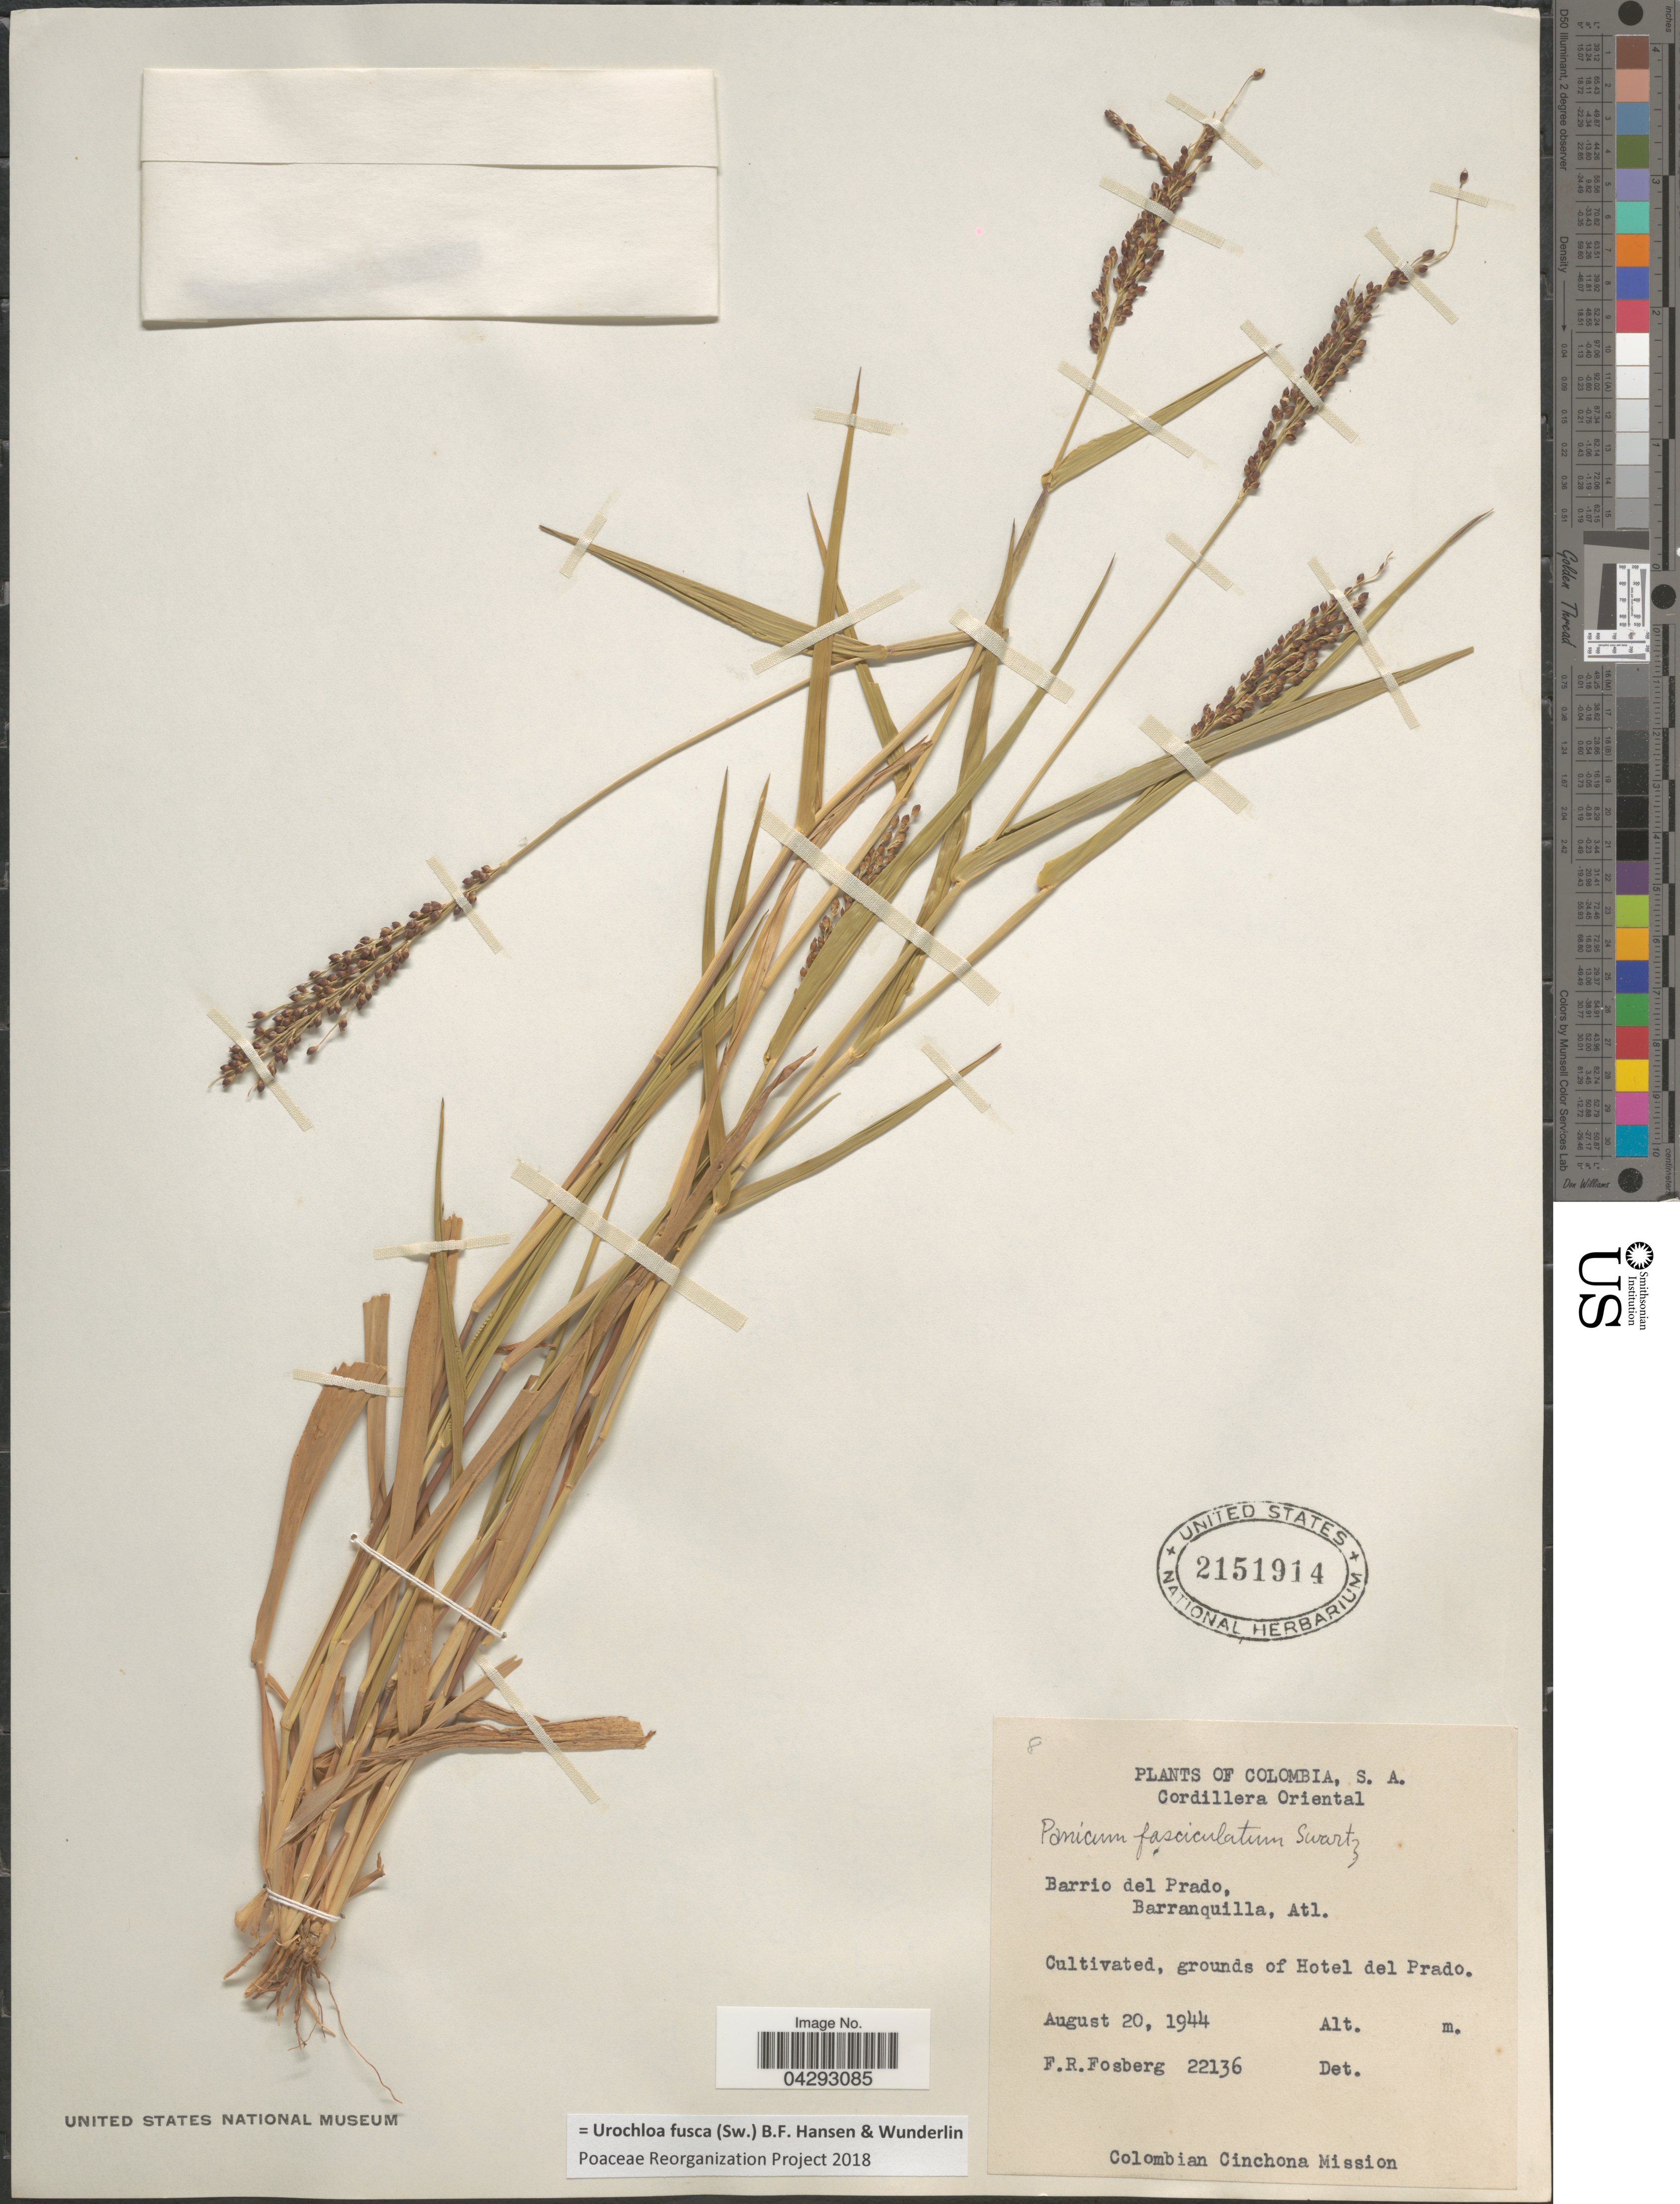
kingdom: Plantae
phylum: Tracheophyta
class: Liliopsida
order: Poales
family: Poaceae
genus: Urochloa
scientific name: Urochloa fusca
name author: (Sw.) B.F. Hansen & Wunderlin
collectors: F. R. Fosberg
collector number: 22136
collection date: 1944-08-20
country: Colombia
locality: Cultivated, grounds of Hotel del Prado.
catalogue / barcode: US 2151914